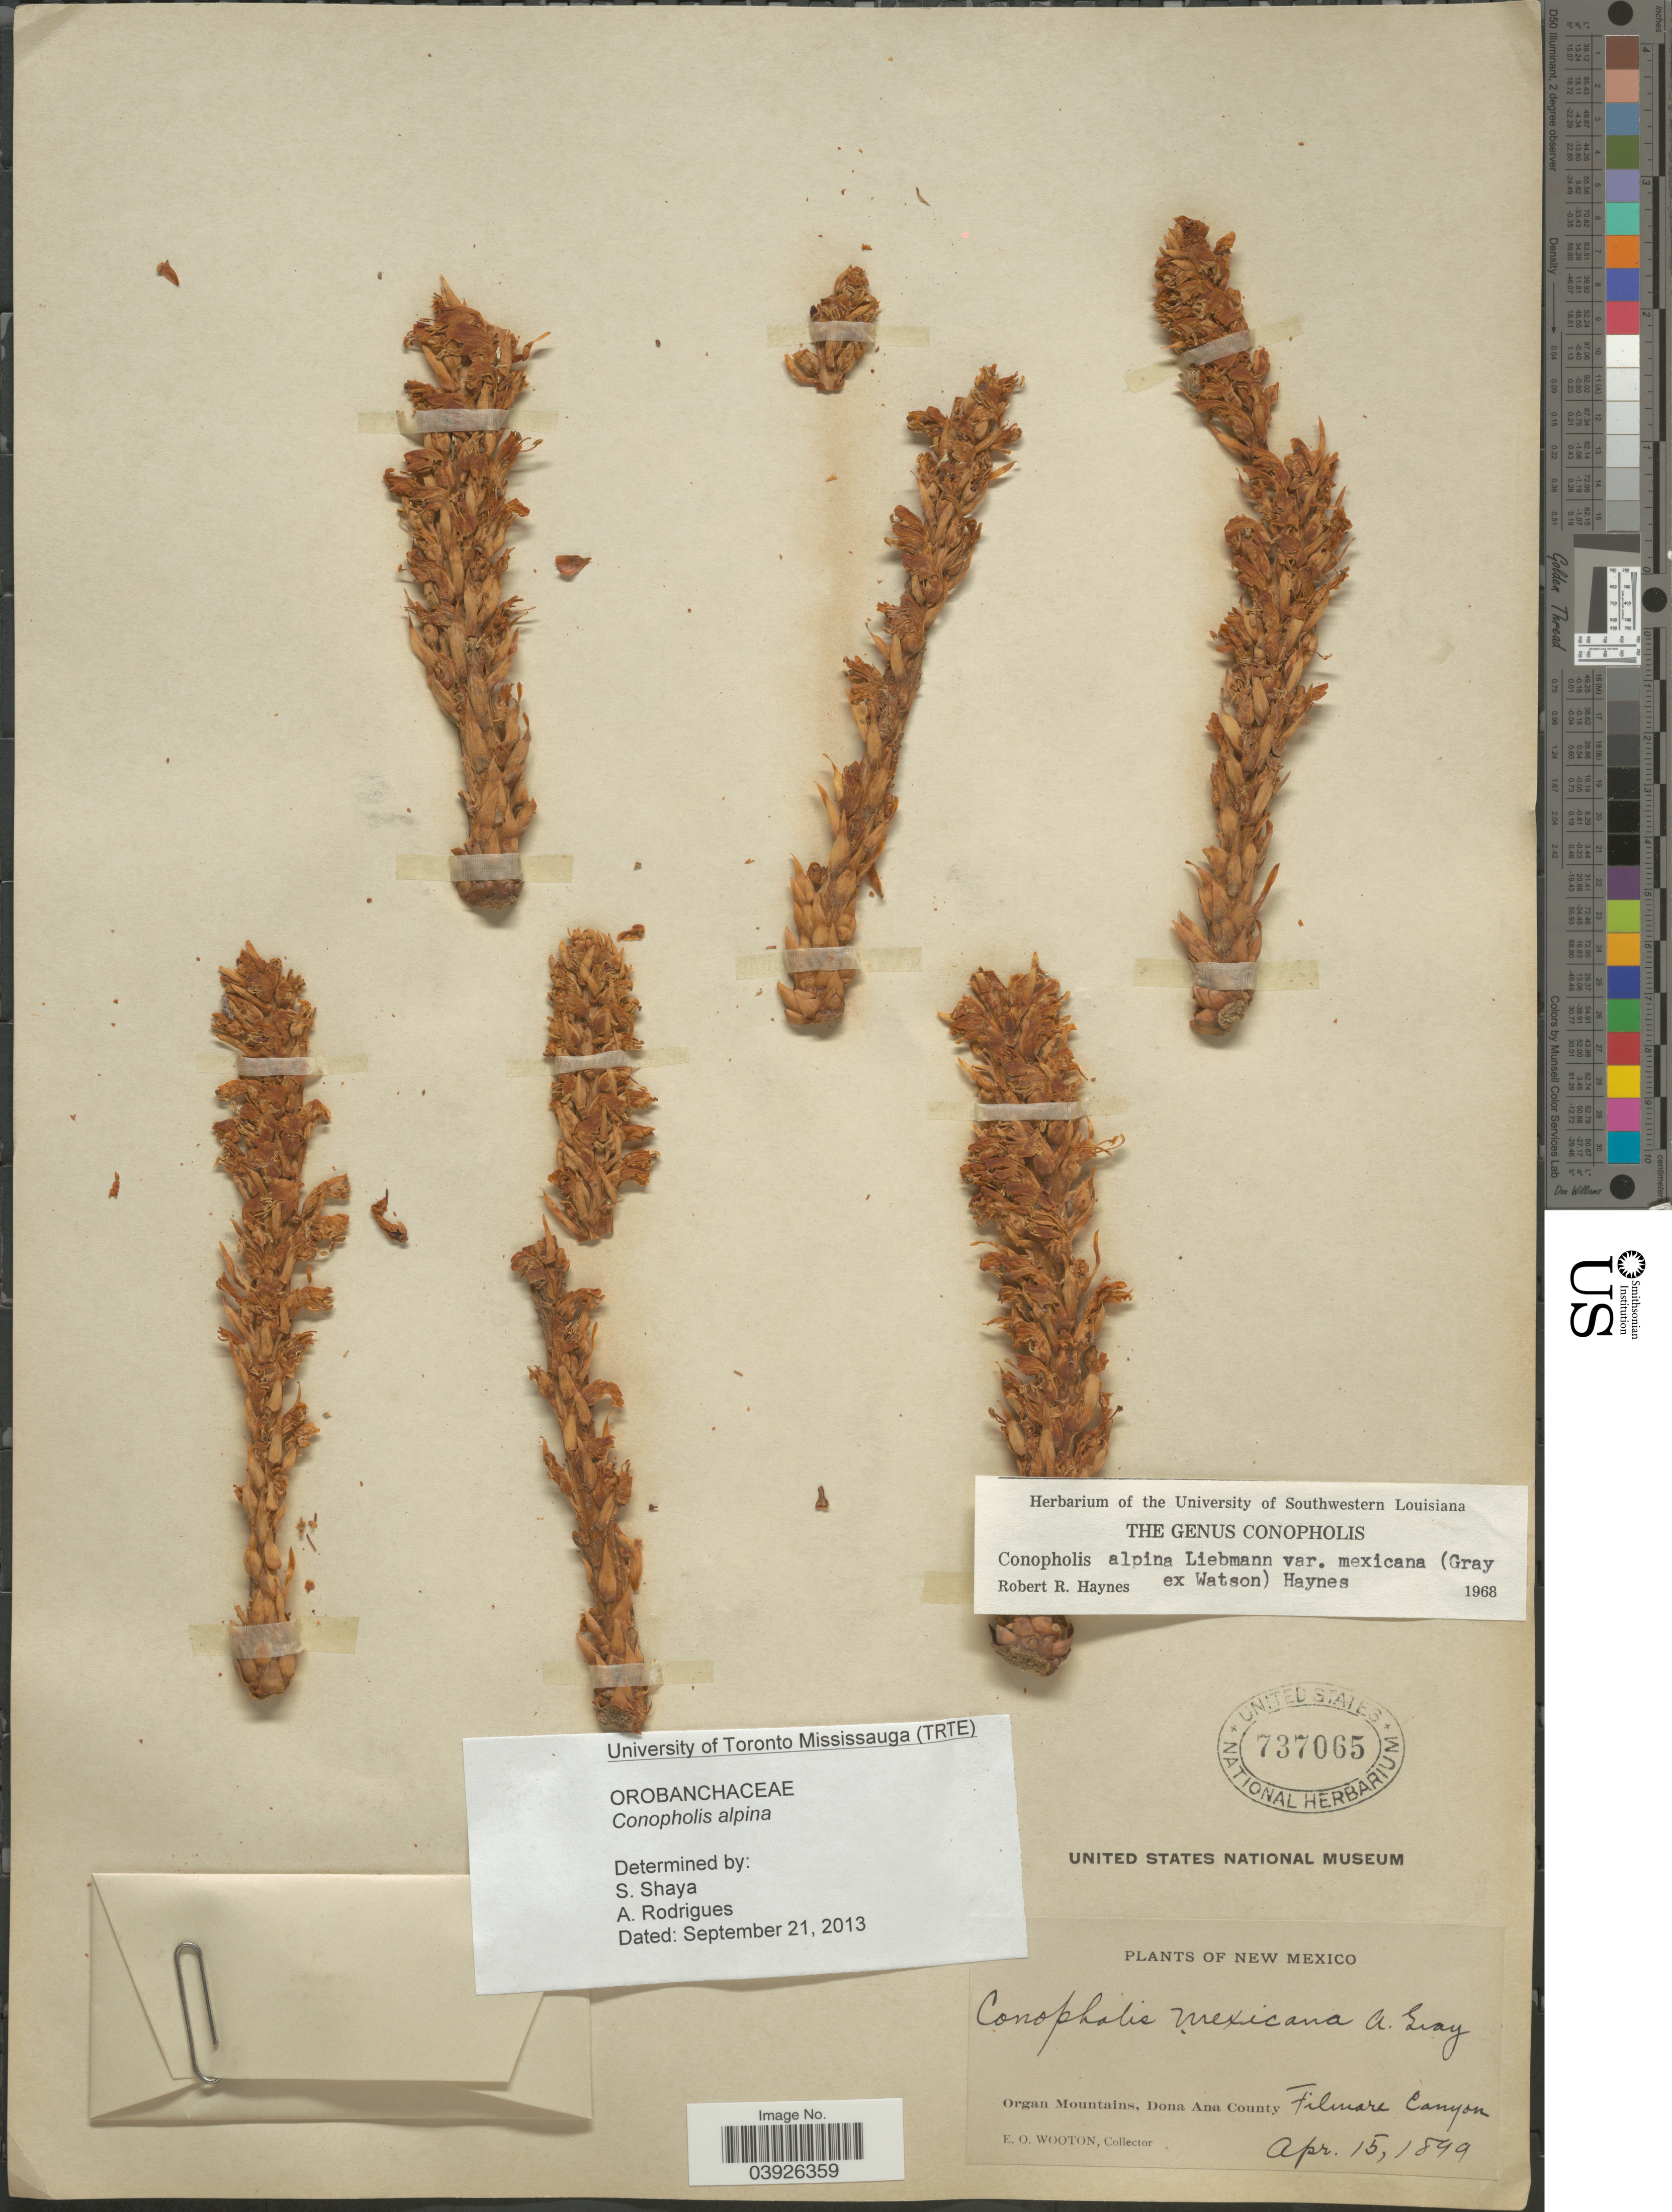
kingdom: Plantae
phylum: Tracheophyta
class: Magnoliopsida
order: Lamiales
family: Orobanchaceae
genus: Conopholis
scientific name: Conopholis alpina var. mexicana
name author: (A. Gray ex S. Watson) R.R. Haynes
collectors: E. O. Wooton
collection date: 1899-04-15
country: United States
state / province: New Mexico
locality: Organ Mountains, Dona Ana County. Filmore Canyon.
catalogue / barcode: US 737065